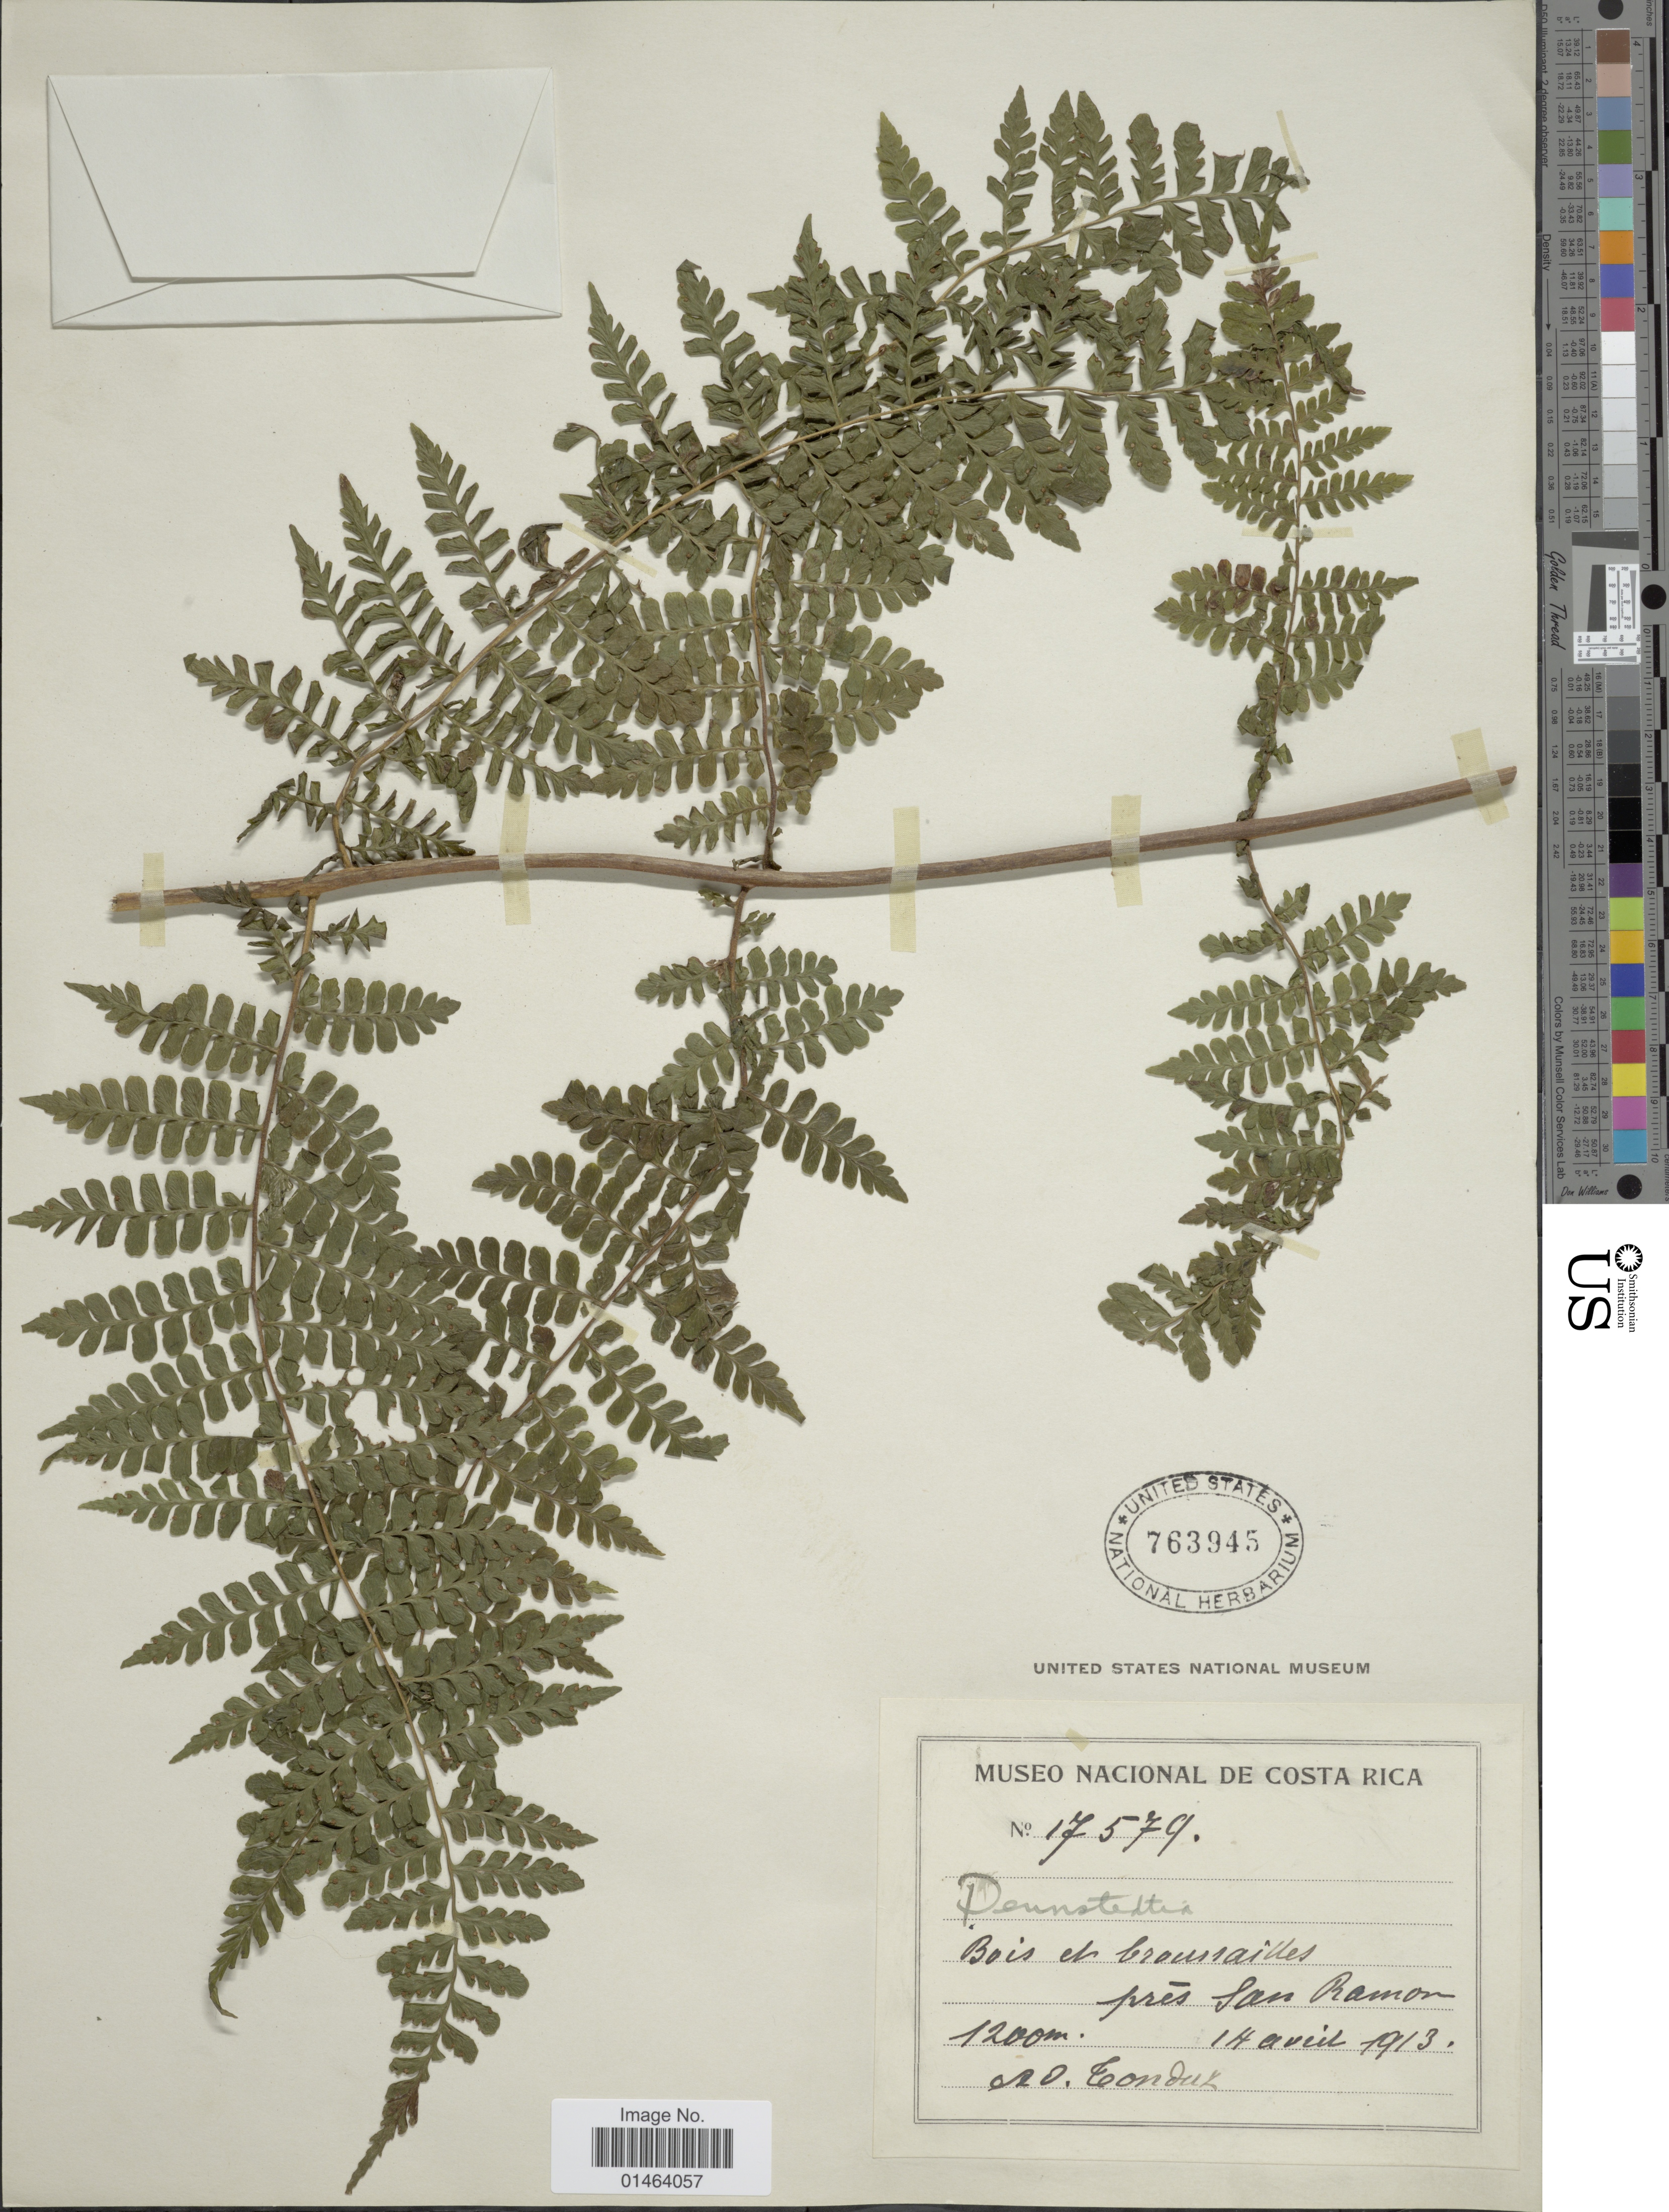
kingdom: Plantae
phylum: Tracheophyta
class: Polypodiopsida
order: Polypodiales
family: Dennstaedtiaceae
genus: Dennstaedtia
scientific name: Dennstaedtia dissecta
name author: (Sw.) T. Moore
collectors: A. Tonduz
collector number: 17579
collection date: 1973-04-14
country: Costa Rica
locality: Costa Rica, pres San Ramon.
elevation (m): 1200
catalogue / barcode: US 763945